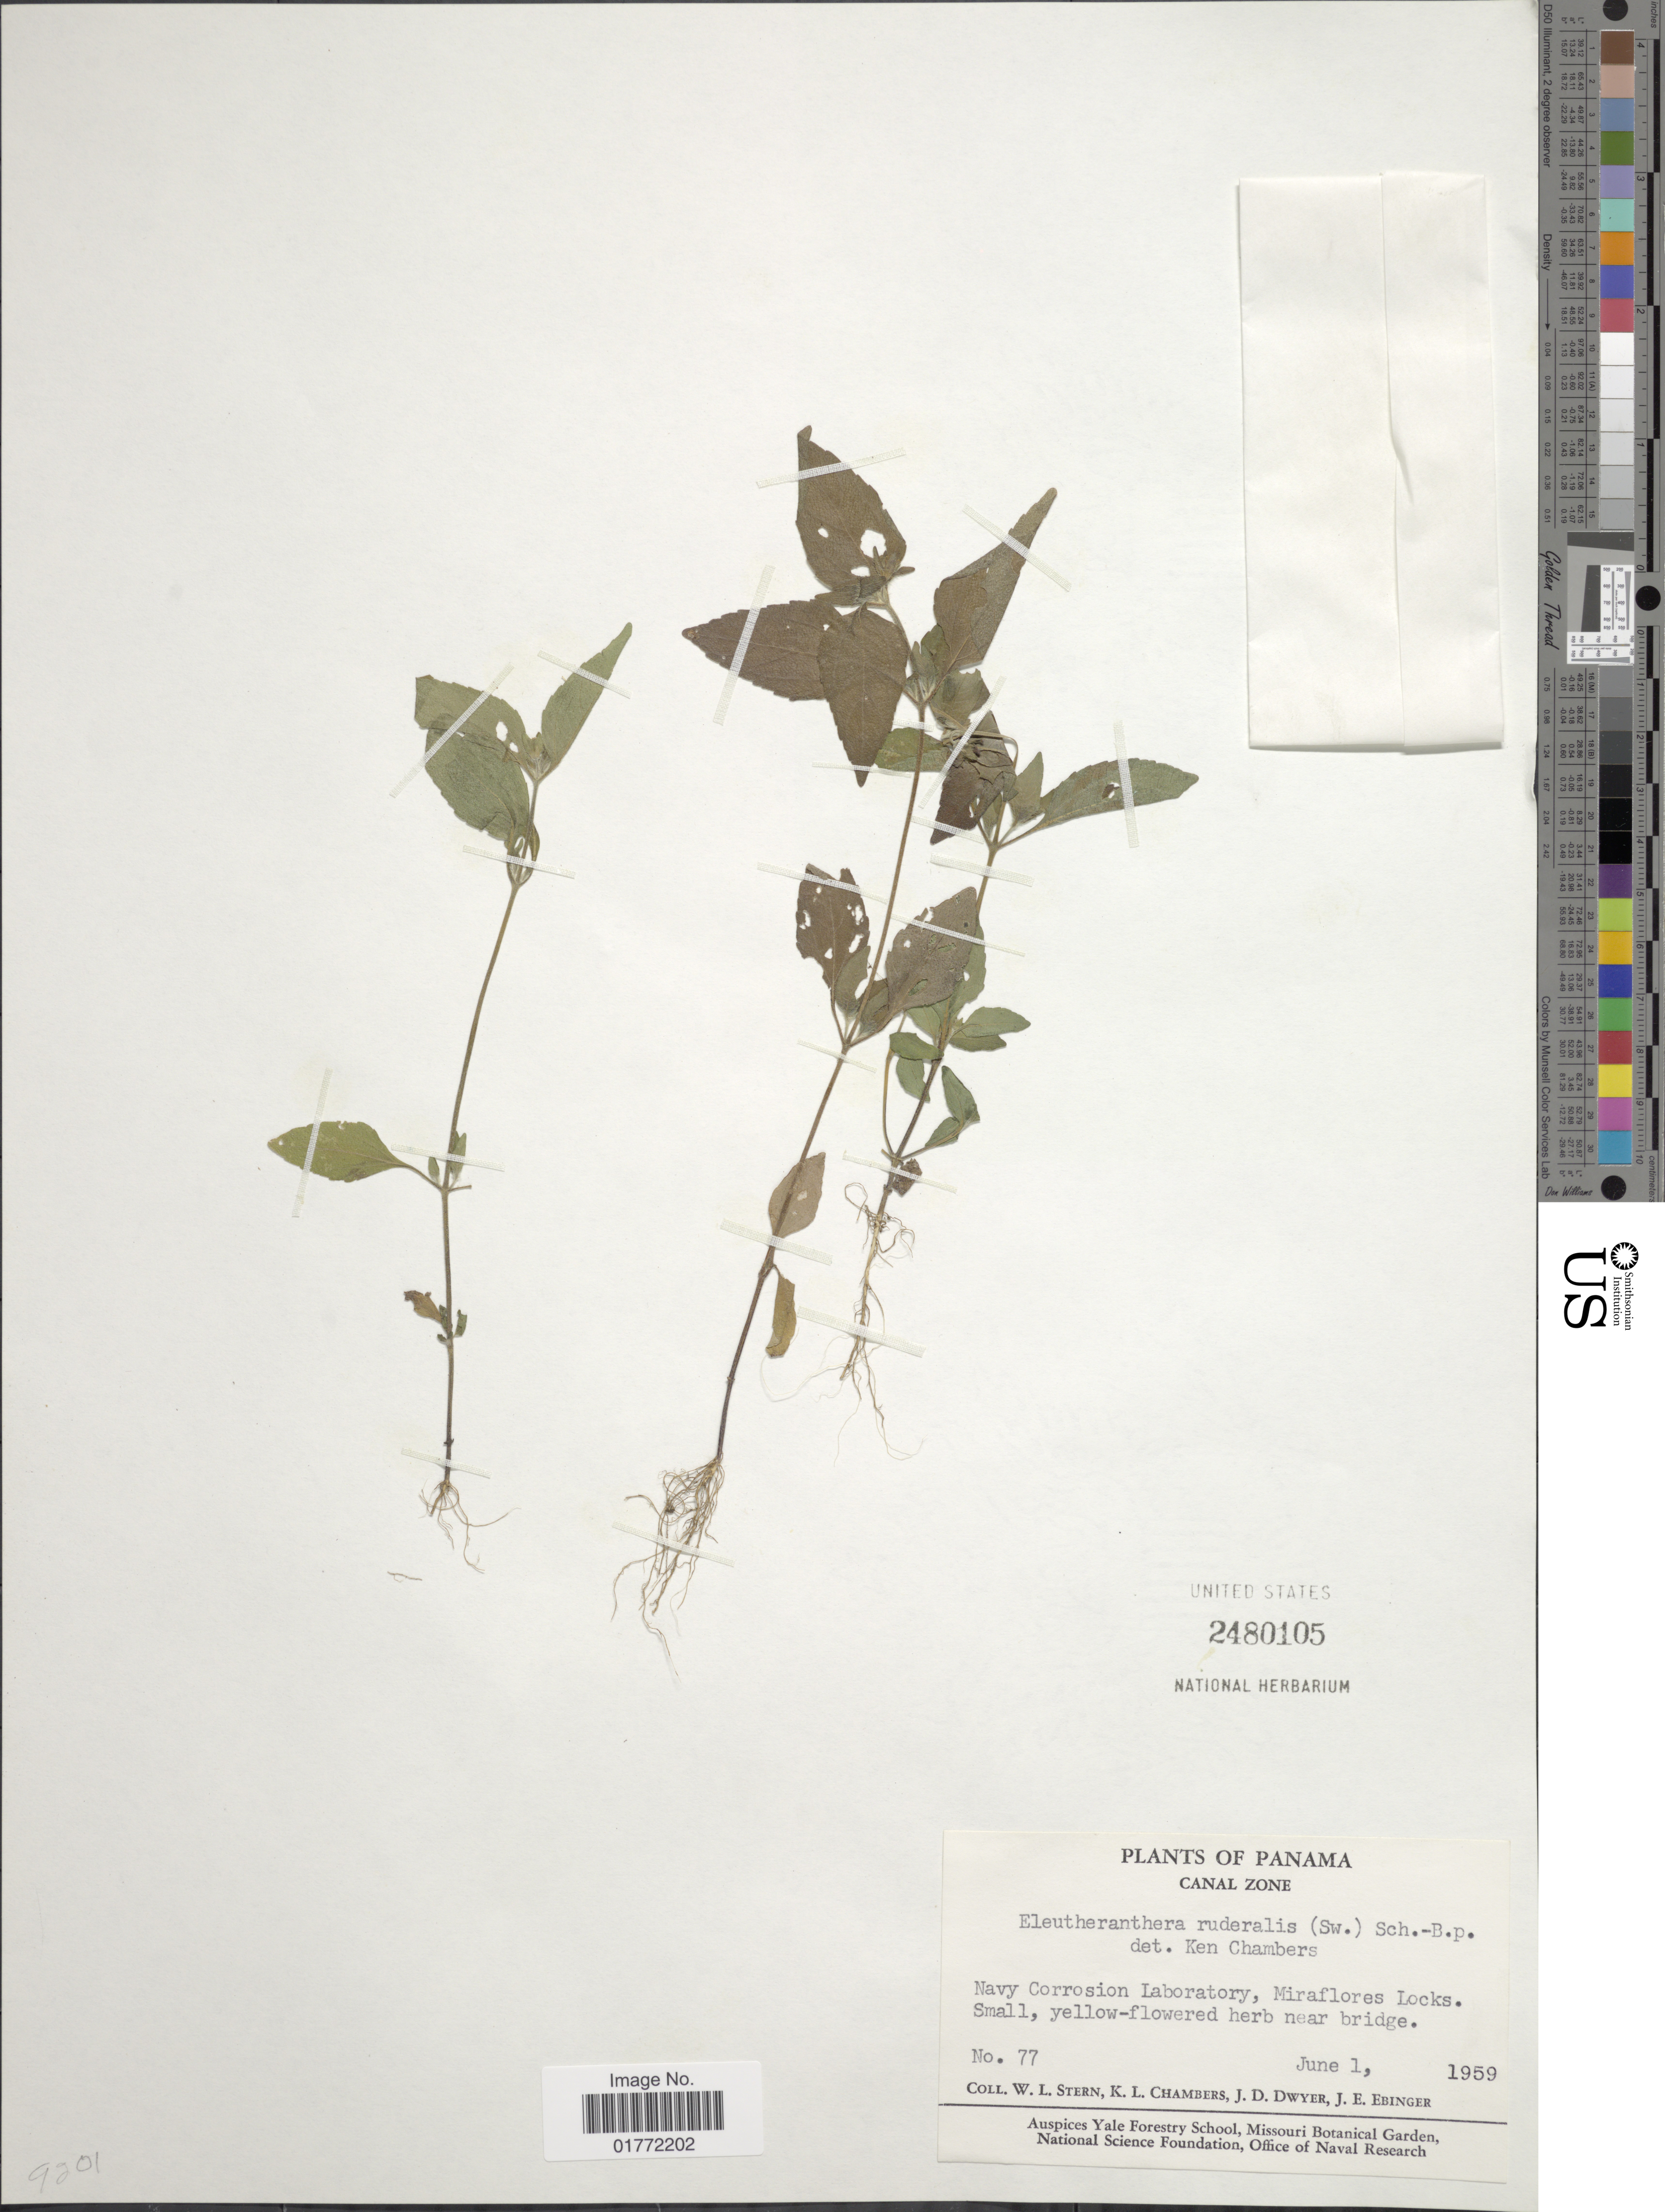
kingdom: Plantae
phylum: Tracheophyta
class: Magnoliopsida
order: Asterales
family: Asteraceae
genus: Eleutheranthera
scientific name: Eleutheranthera ruderalis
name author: (Sw.) Sch. Bip.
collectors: W. L. Stern, K. Chambers, J. D. Dwyer & J. Ebinger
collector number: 77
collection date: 1959-06-01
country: Panama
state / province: Panamá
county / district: Canal Zone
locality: Canal Zone, Navy Corrosion Laboratory, Miraflores Locks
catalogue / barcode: US 2480105